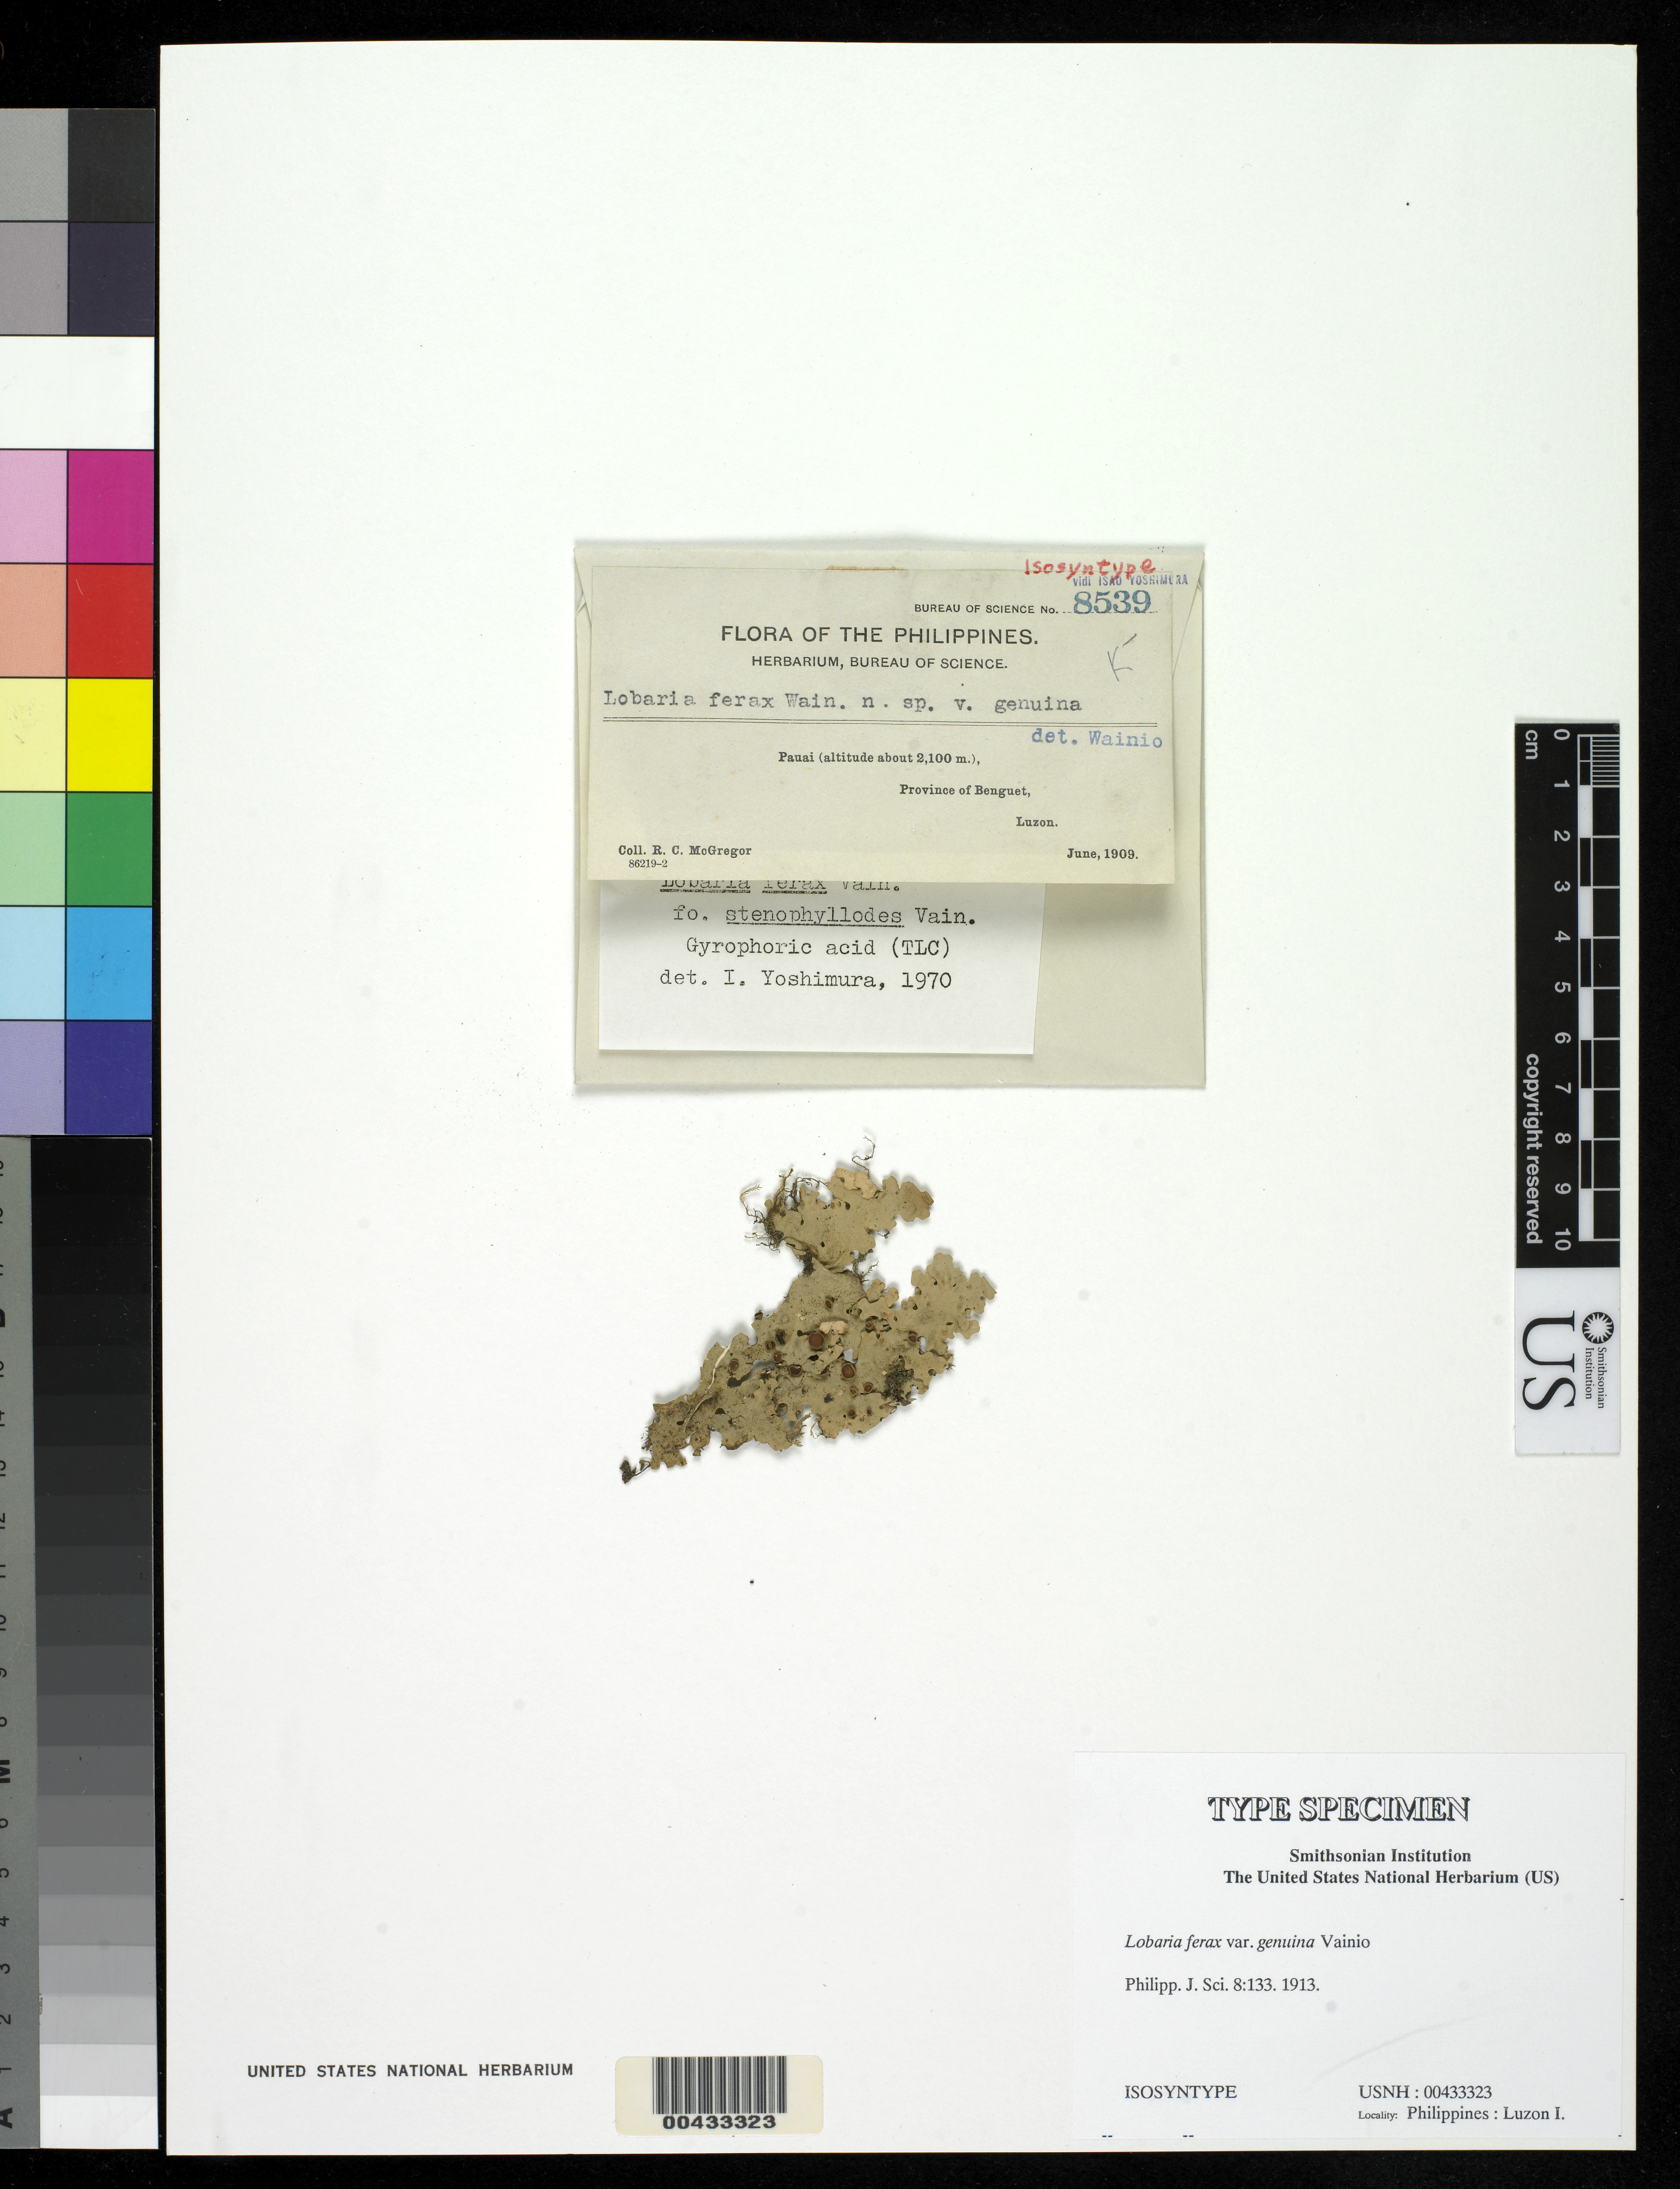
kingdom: Fungi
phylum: Ascomycota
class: Lecanoromycetes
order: Peltigerales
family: Lobariaceae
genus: Lobaria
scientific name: Lobaria ferax var. genuina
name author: Vain.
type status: Isosyntype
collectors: R. C. McGregor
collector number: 8539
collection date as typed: Jun 1909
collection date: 1909-06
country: Philippines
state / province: Cordillera (Administrative Region)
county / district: Benguet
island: Luzon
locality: Pauai.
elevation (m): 2100